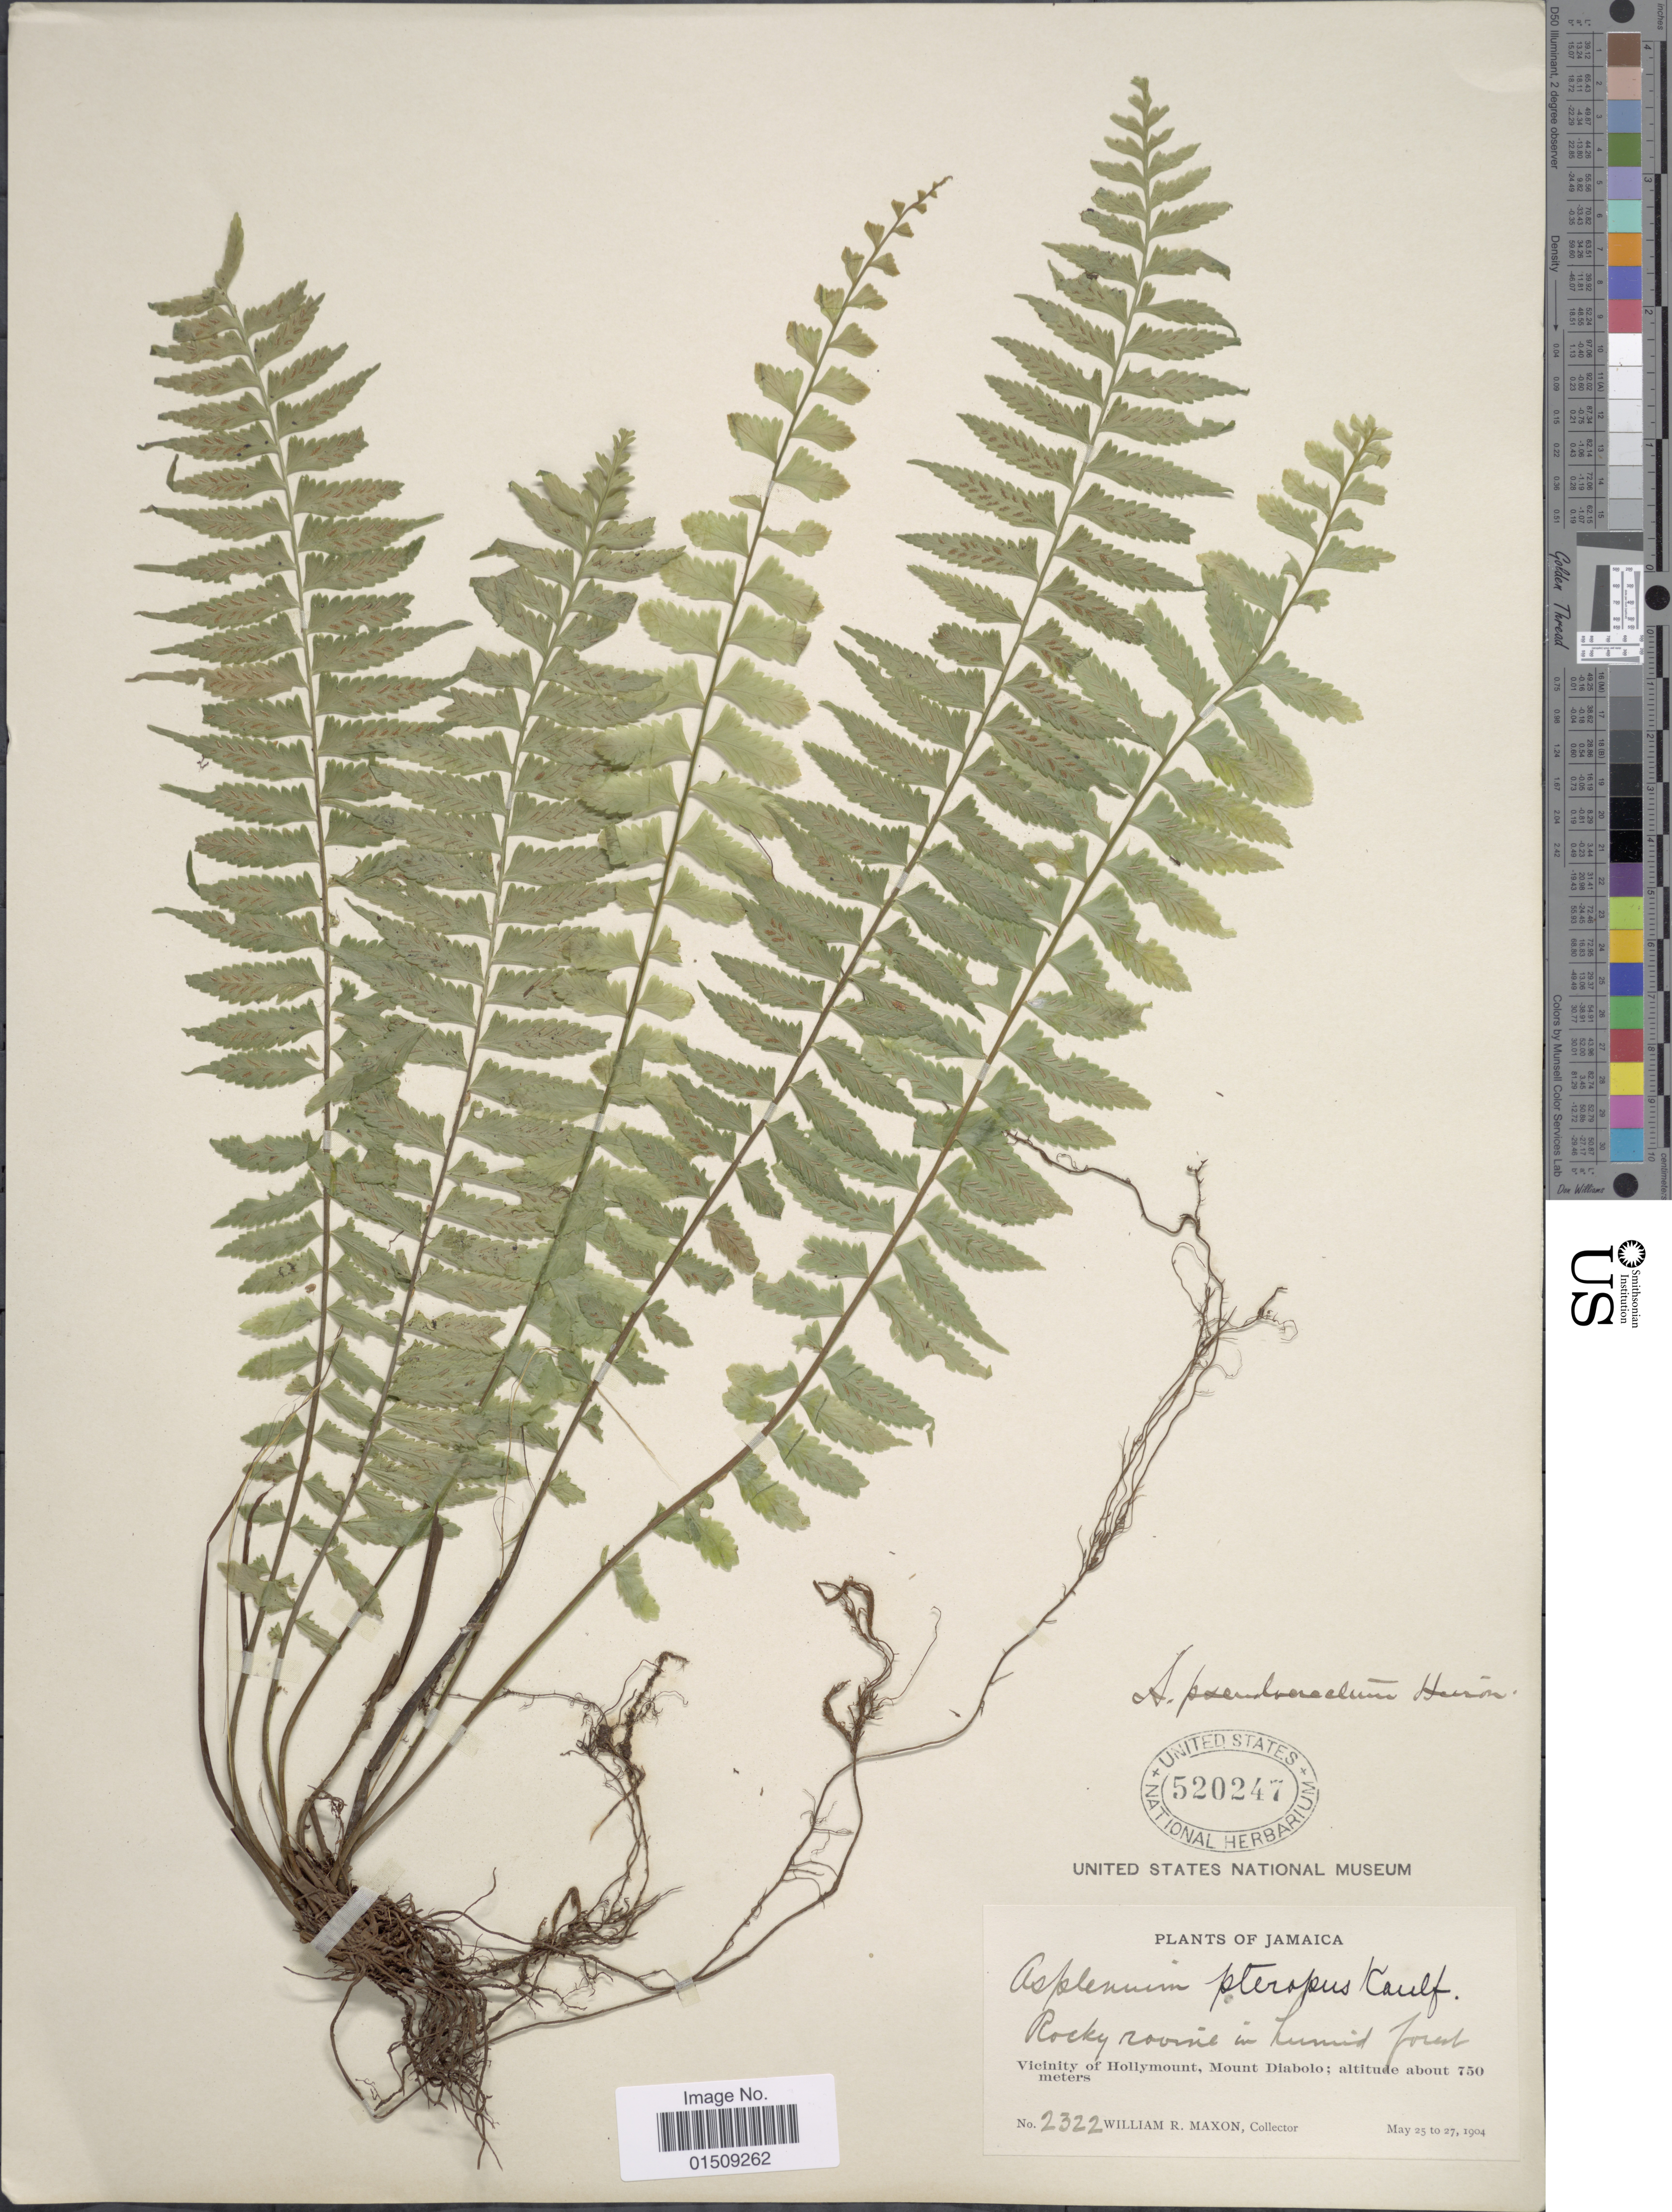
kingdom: Plantae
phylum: Tracheophyta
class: Polypodiopsida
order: Polypodiales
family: Aspleniaceae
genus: Asplenium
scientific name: Asplenium pteropus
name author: Kaulf.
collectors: W. R. Maxon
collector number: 2322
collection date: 1904-05-25/1904-05-27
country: Jamaica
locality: Vicinity of Hollymount, Mount Diabolo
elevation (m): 750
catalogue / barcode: US 520247